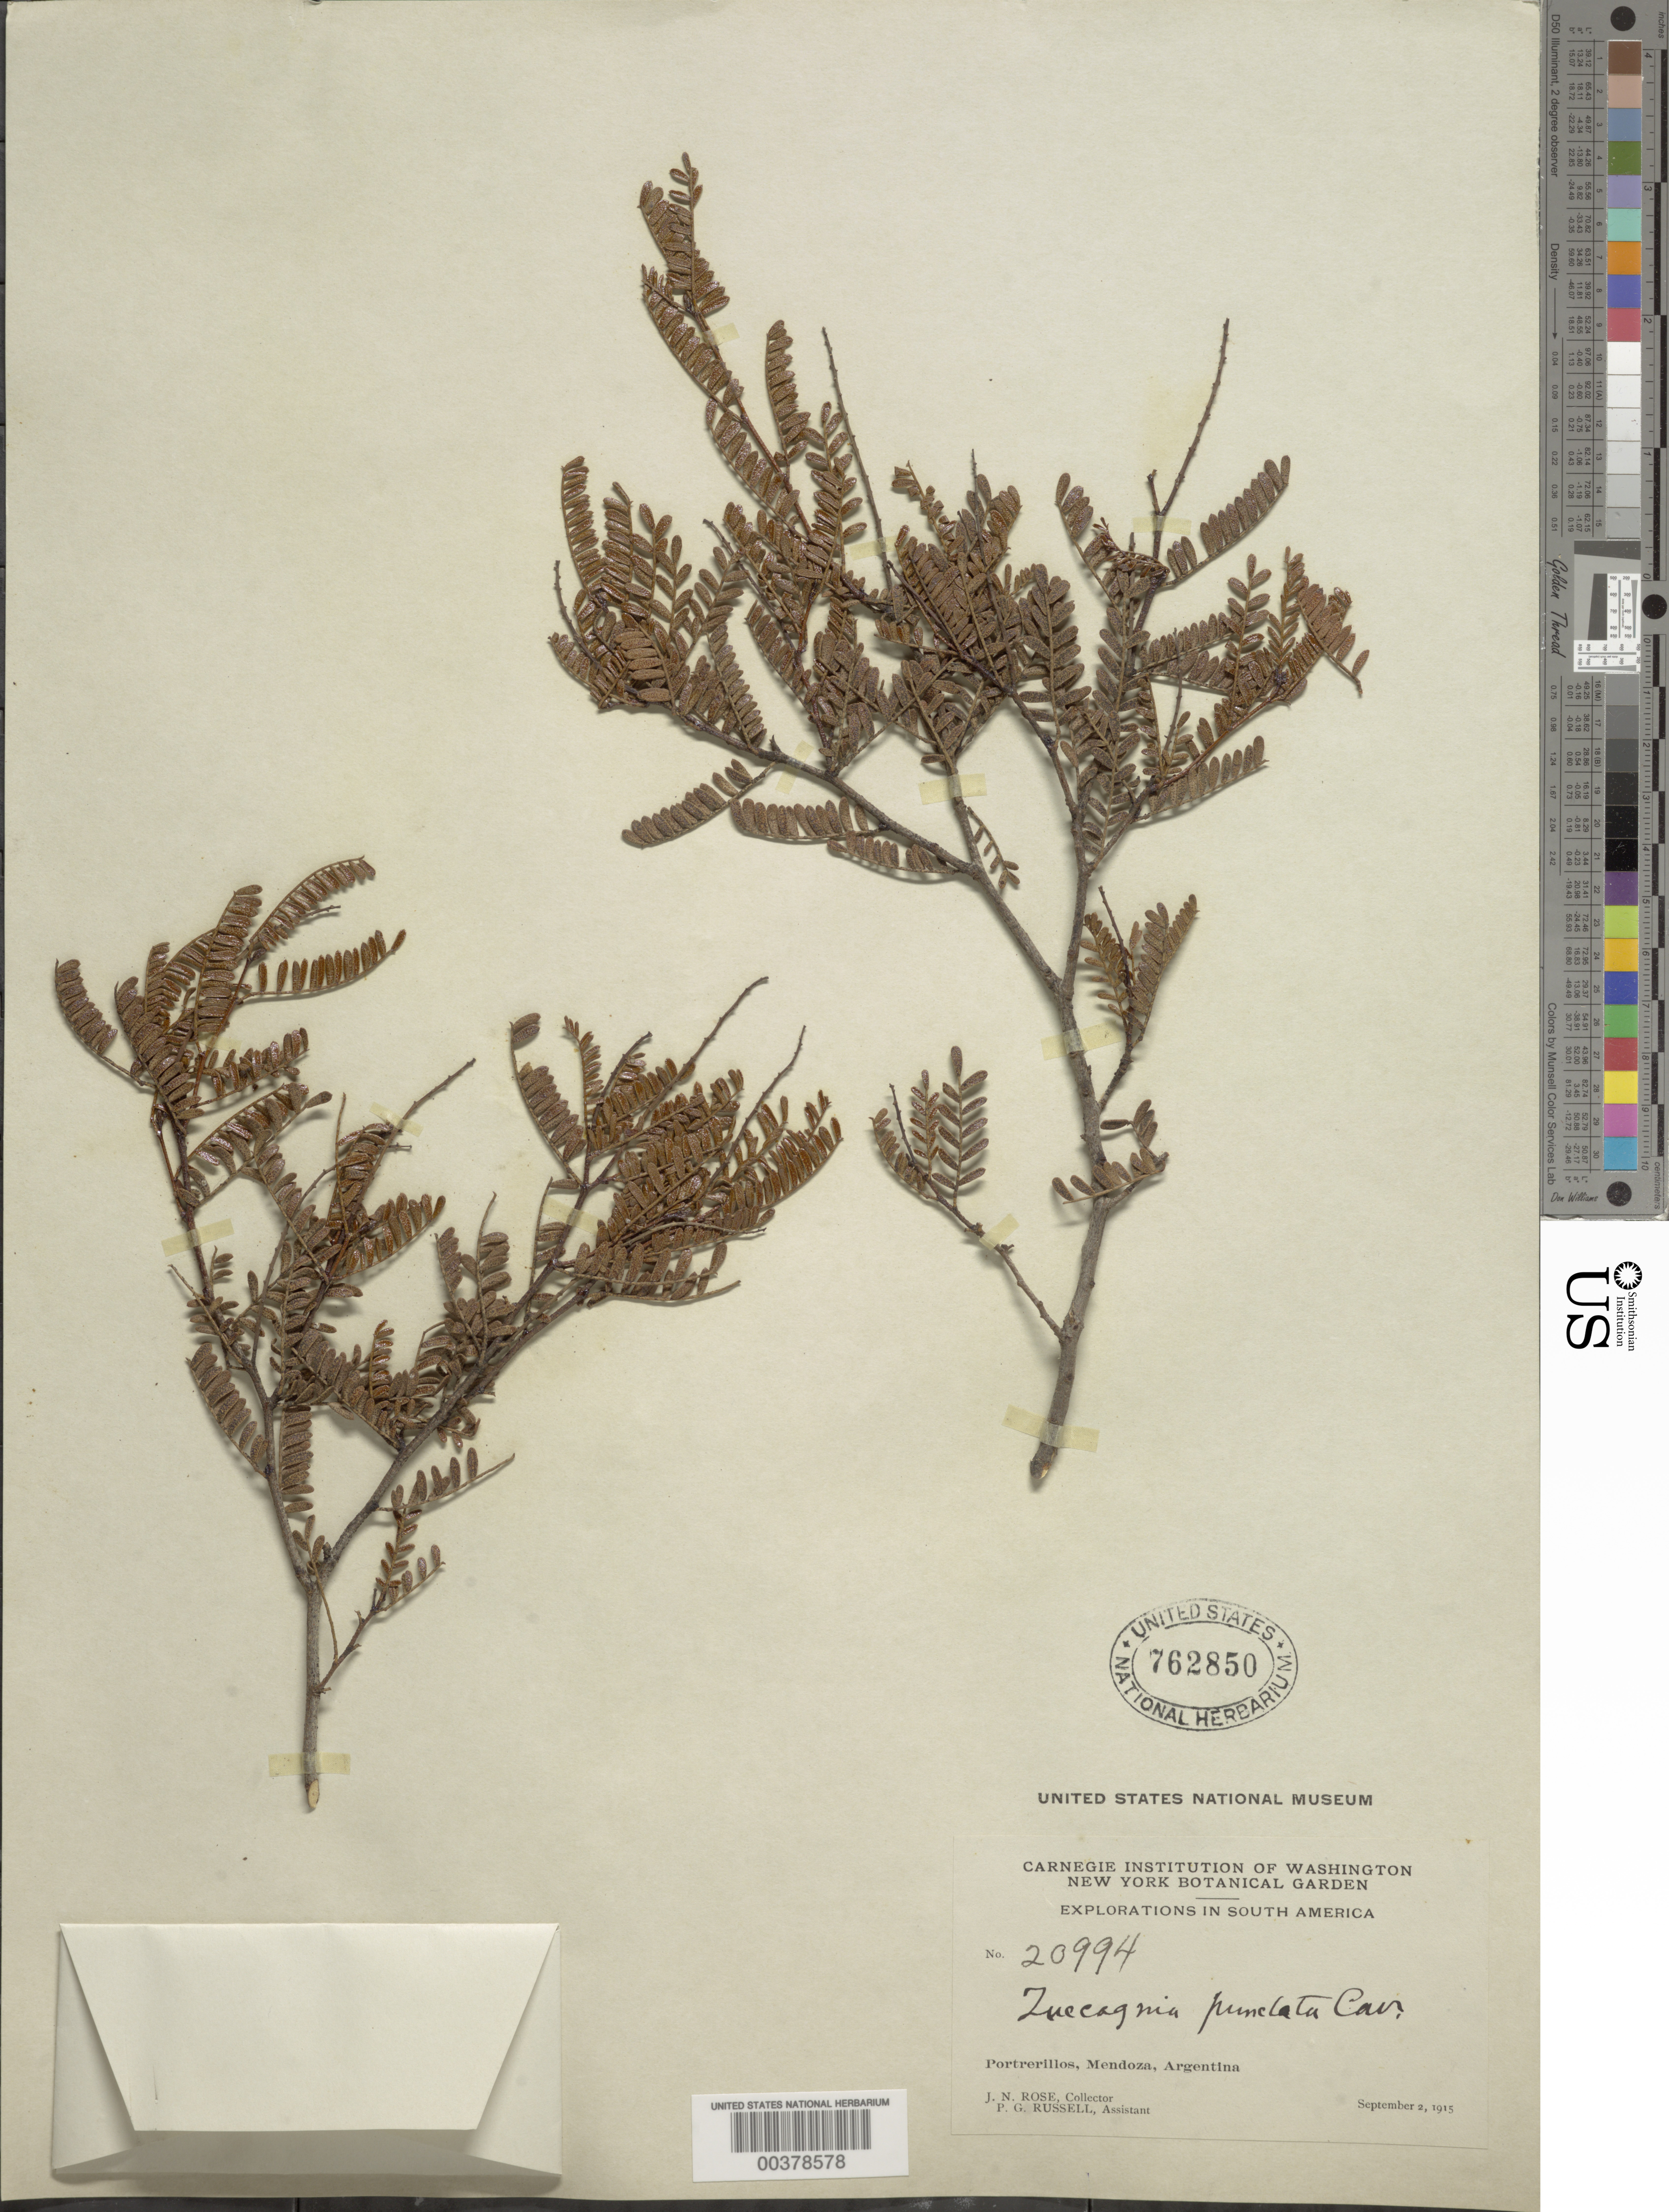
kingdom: Plantae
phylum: Tracheophyta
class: Magnoliopsida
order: Fabales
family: Fabaceae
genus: Zuccagnia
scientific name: Zuccagnia punctata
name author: Cav.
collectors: J. N. Rose & P. G. Russell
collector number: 20994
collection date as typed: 02 Sep 1915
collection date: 1915-09-02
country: Argentina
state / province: Mendoza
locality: Petrerillos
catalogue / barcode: US 762850